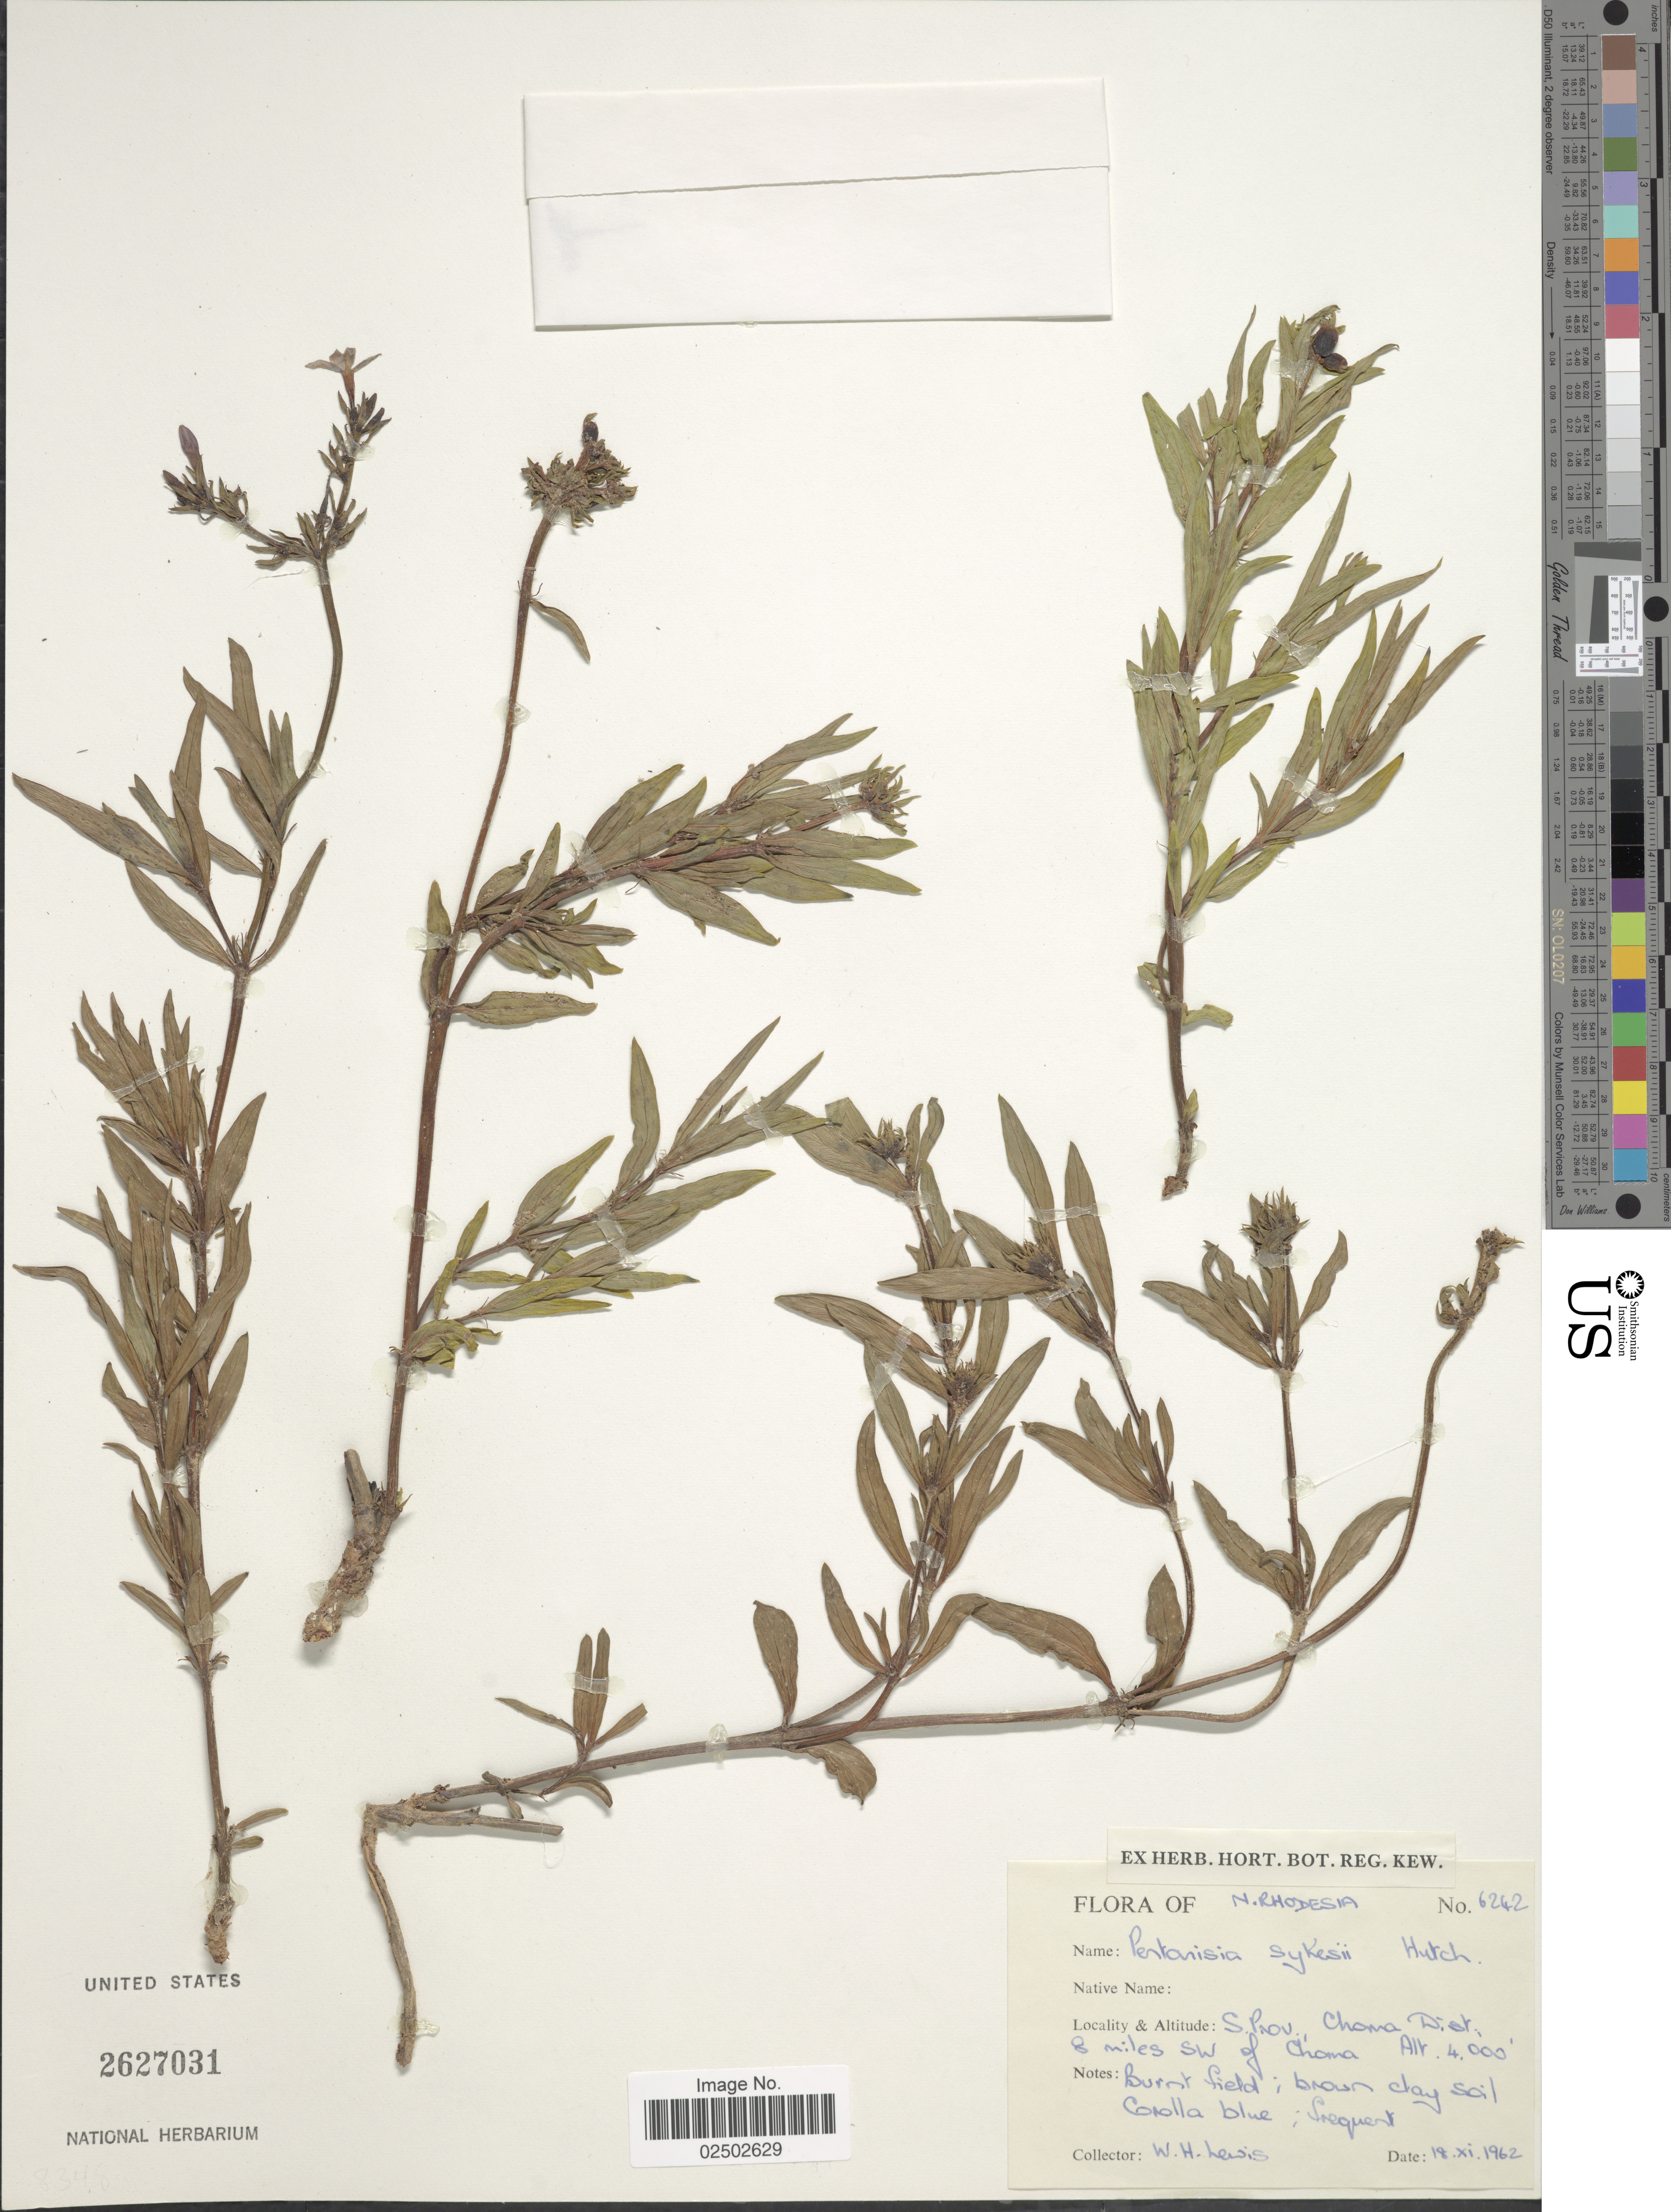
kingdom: Plantae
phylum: Tracheophyta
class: Magnoliopsida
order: Gentianales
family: Rubiaceae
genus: Pentanisia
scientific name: Pentanisia sykesii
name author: Hutch.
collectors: W. H. Lewis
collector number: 6242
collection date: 1962-11-19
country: Zambia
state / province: Southern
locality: N. Rhodesia. S. Prov. Choma Dist. 8 miles Sw of Choma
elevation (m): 1219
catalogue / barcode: US 2627031